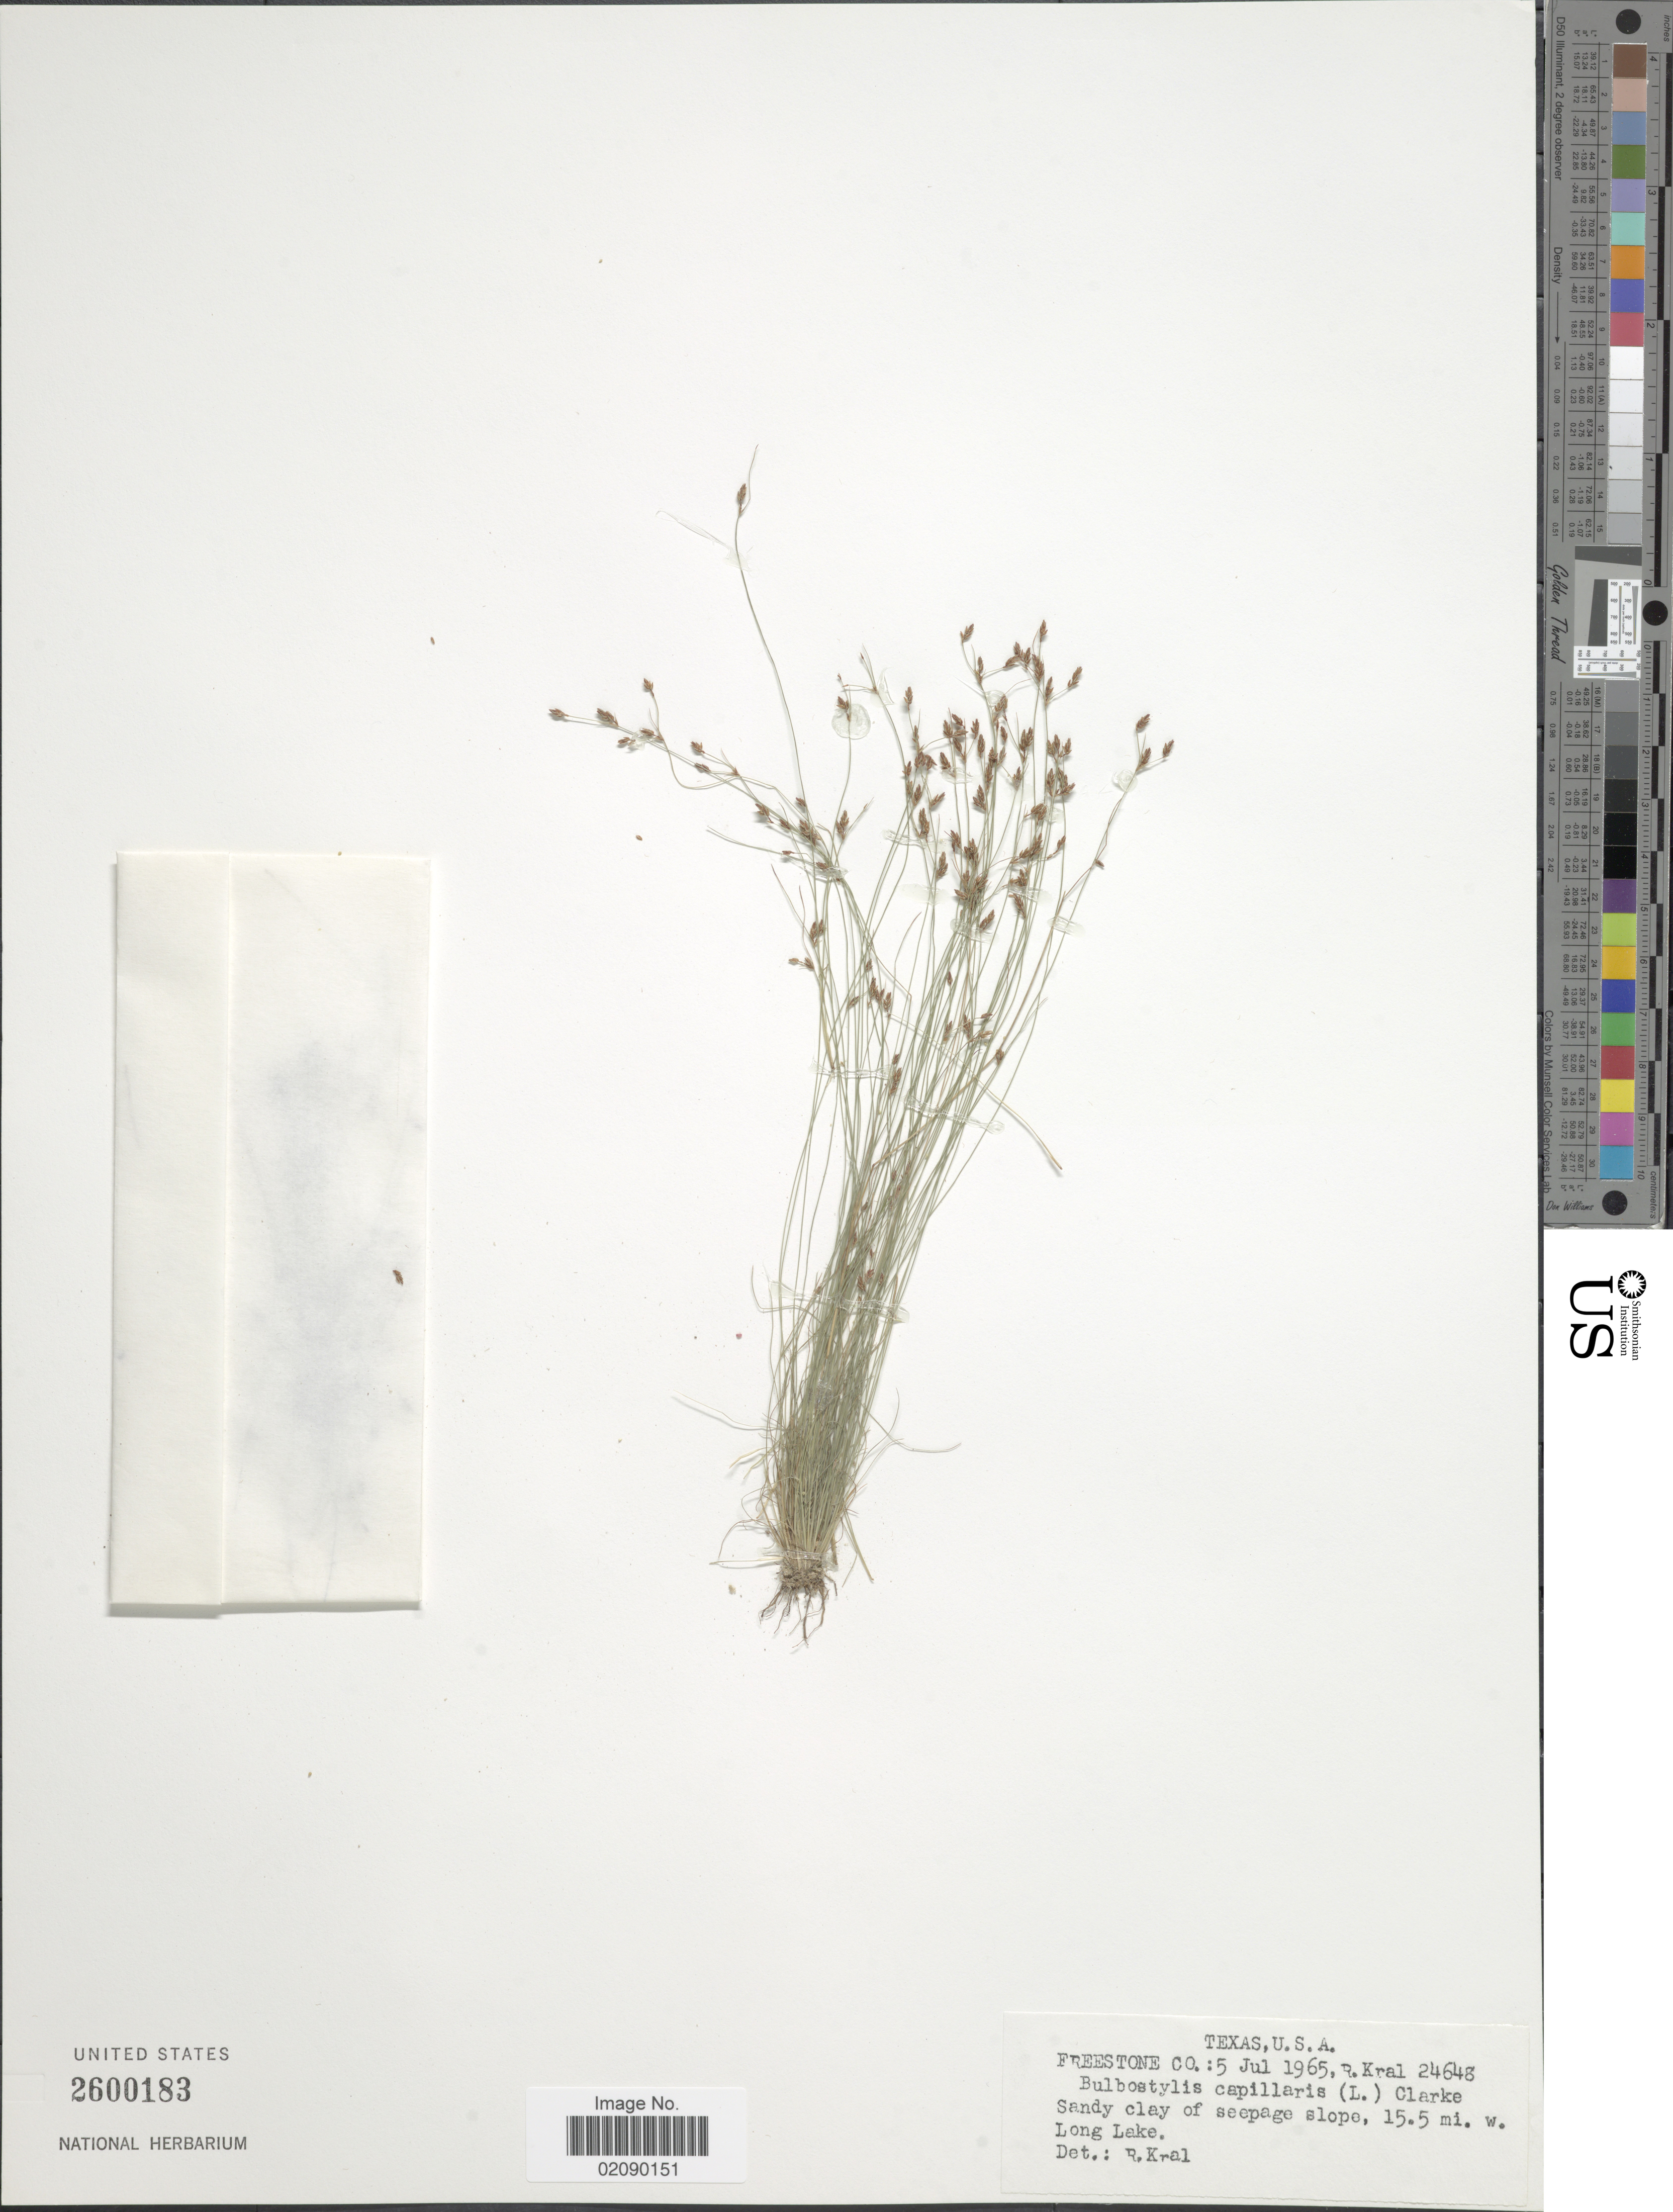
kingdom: Plantae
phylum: Tracheophyta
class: Liliopsida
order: Poales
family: Cyperaceae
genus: Bulbostylis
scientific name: Bulbostylis capillaris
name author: (L.) Kunth ex C.B. Clarke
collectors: R. Kral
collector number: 24648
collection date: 1965-07-05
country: United States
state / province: Texas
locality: Freestone Co, Sandy clay of seepage slope, 15.5 mi w Long Lake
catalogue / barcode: US 2600183